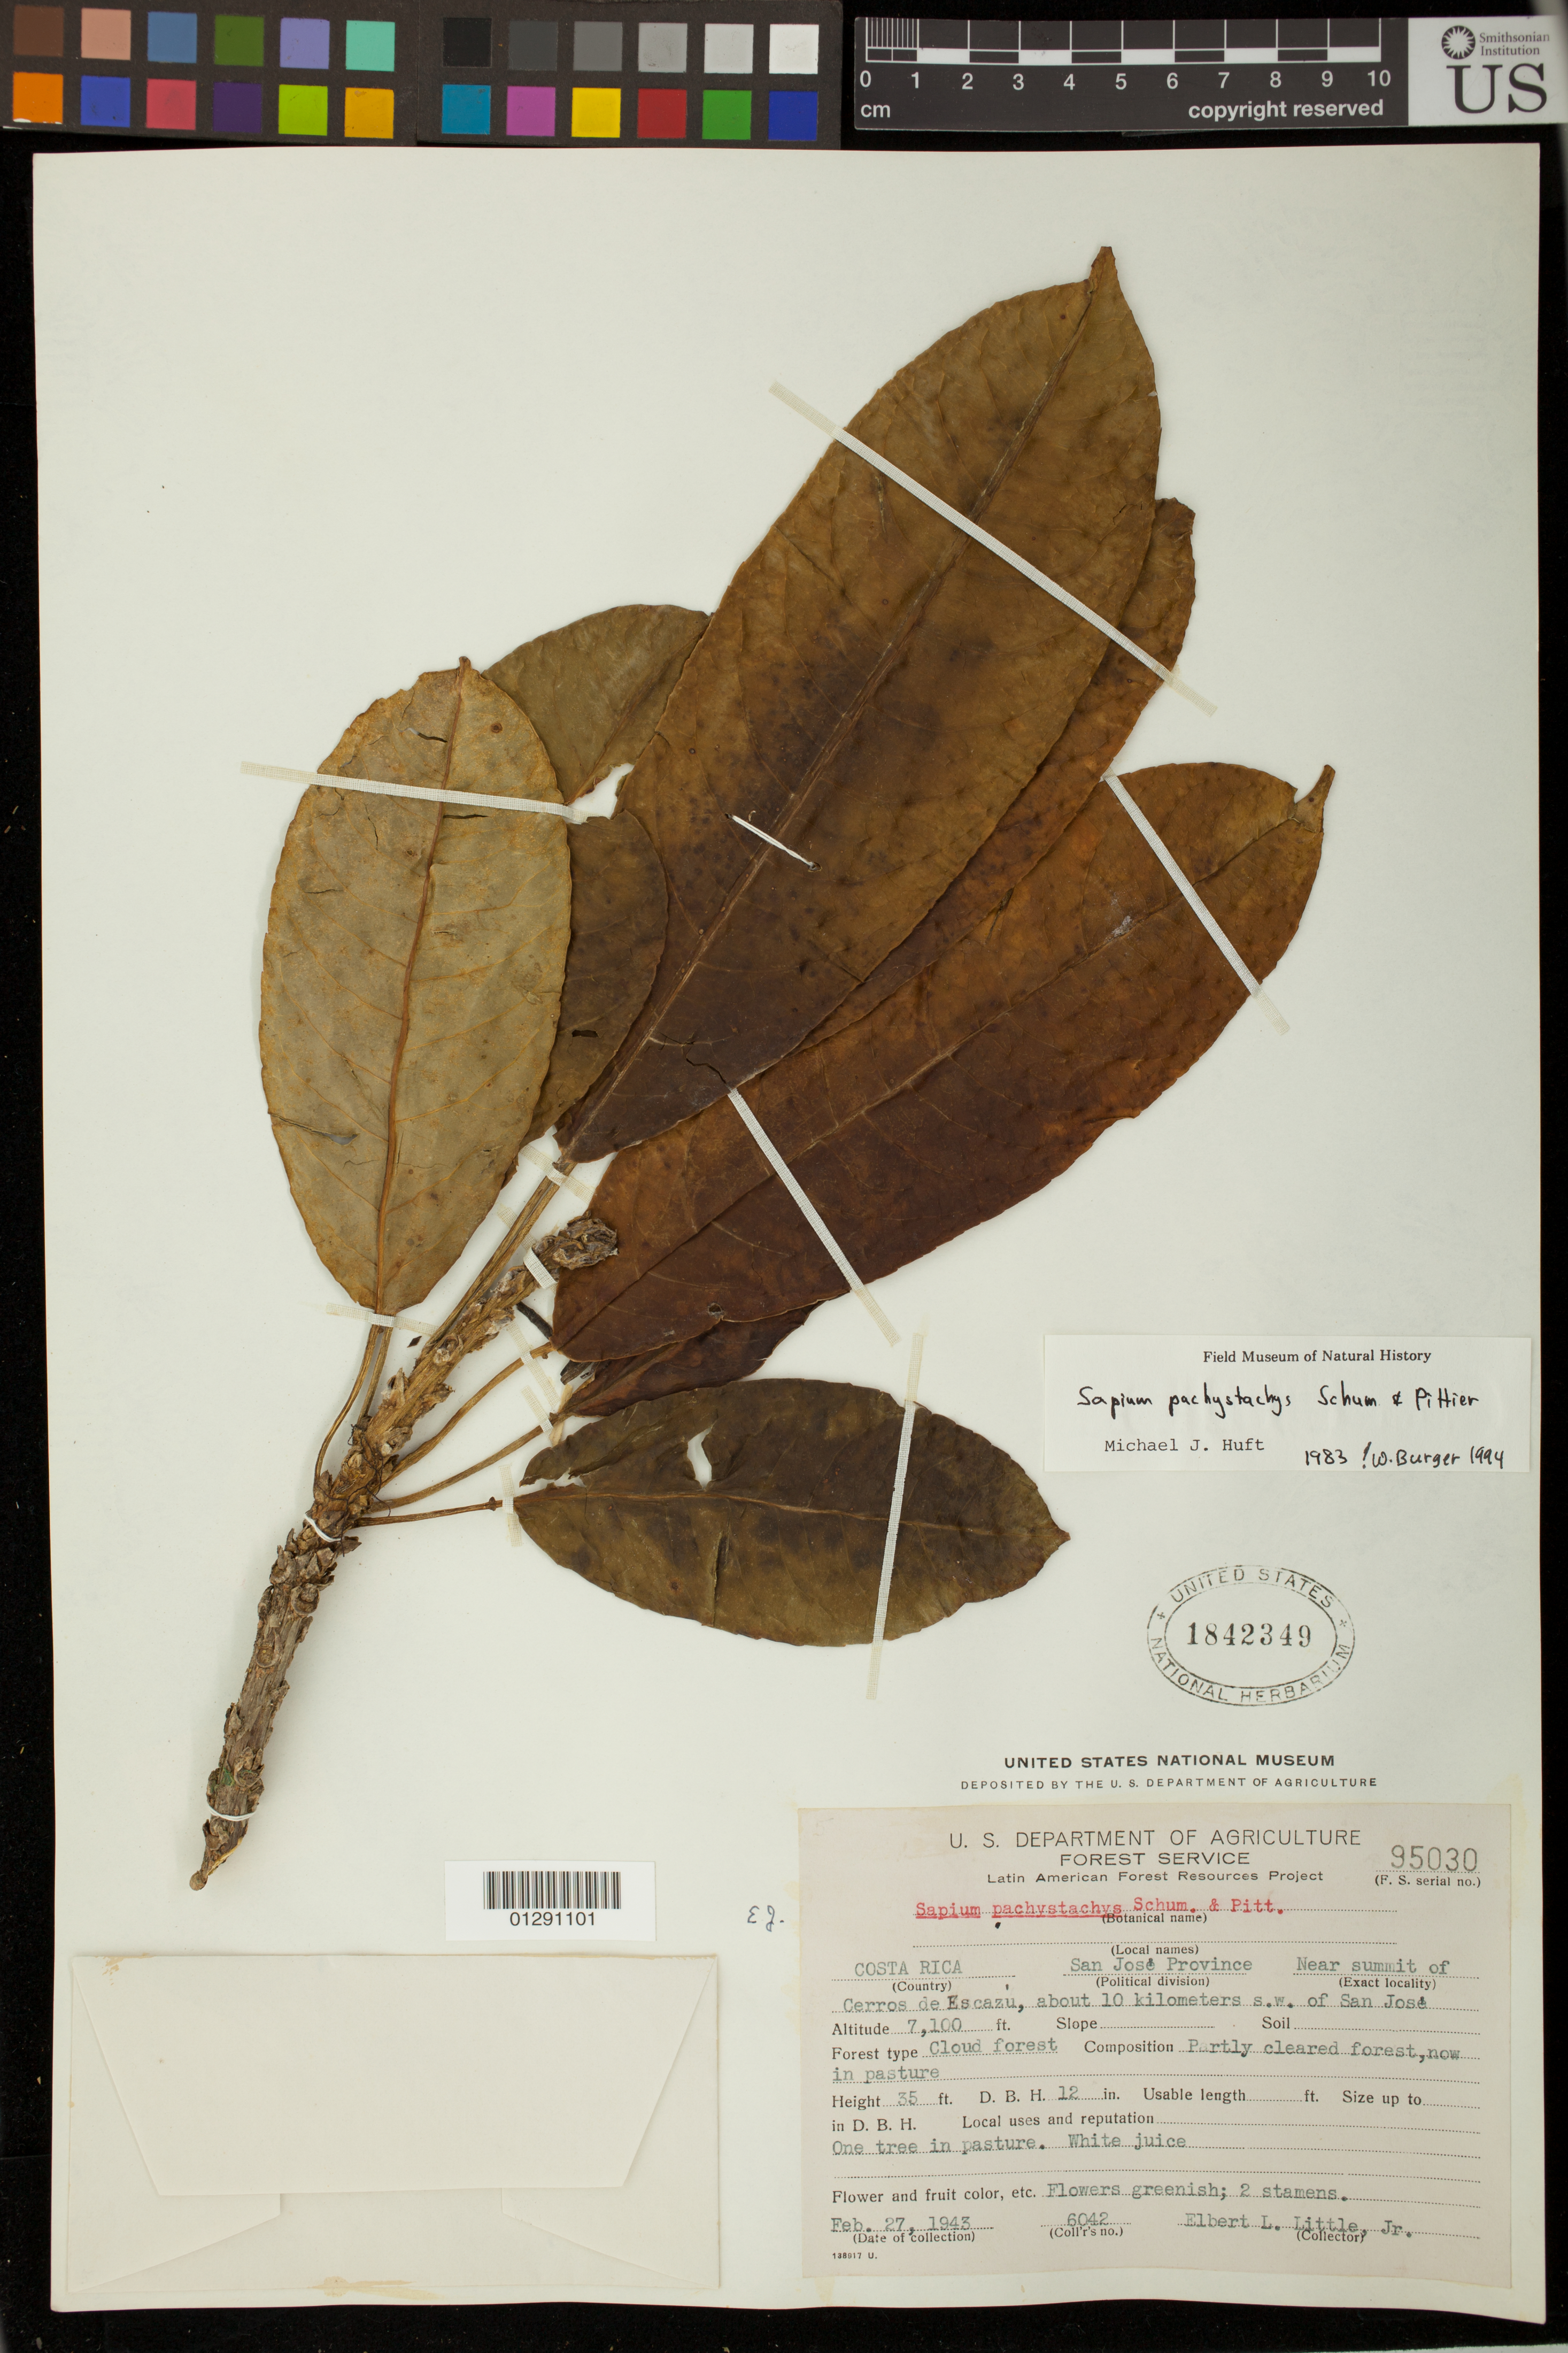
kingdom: Plantae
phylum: Tracheophyta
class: Magnoliopsida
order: Malpighiales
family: Euphorbiaceae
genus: Sapium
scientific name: Sapium pachystachys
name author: K. Schum. & Pittier in Pittier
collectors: E. L. Little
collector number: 6042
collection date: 1943-02-27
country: Costa Rica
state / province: San Jose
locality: Near summit of Cerros de Escazu, about 10 kilometers s.w. of San Jose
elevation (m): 2164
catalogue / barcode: US 1842349